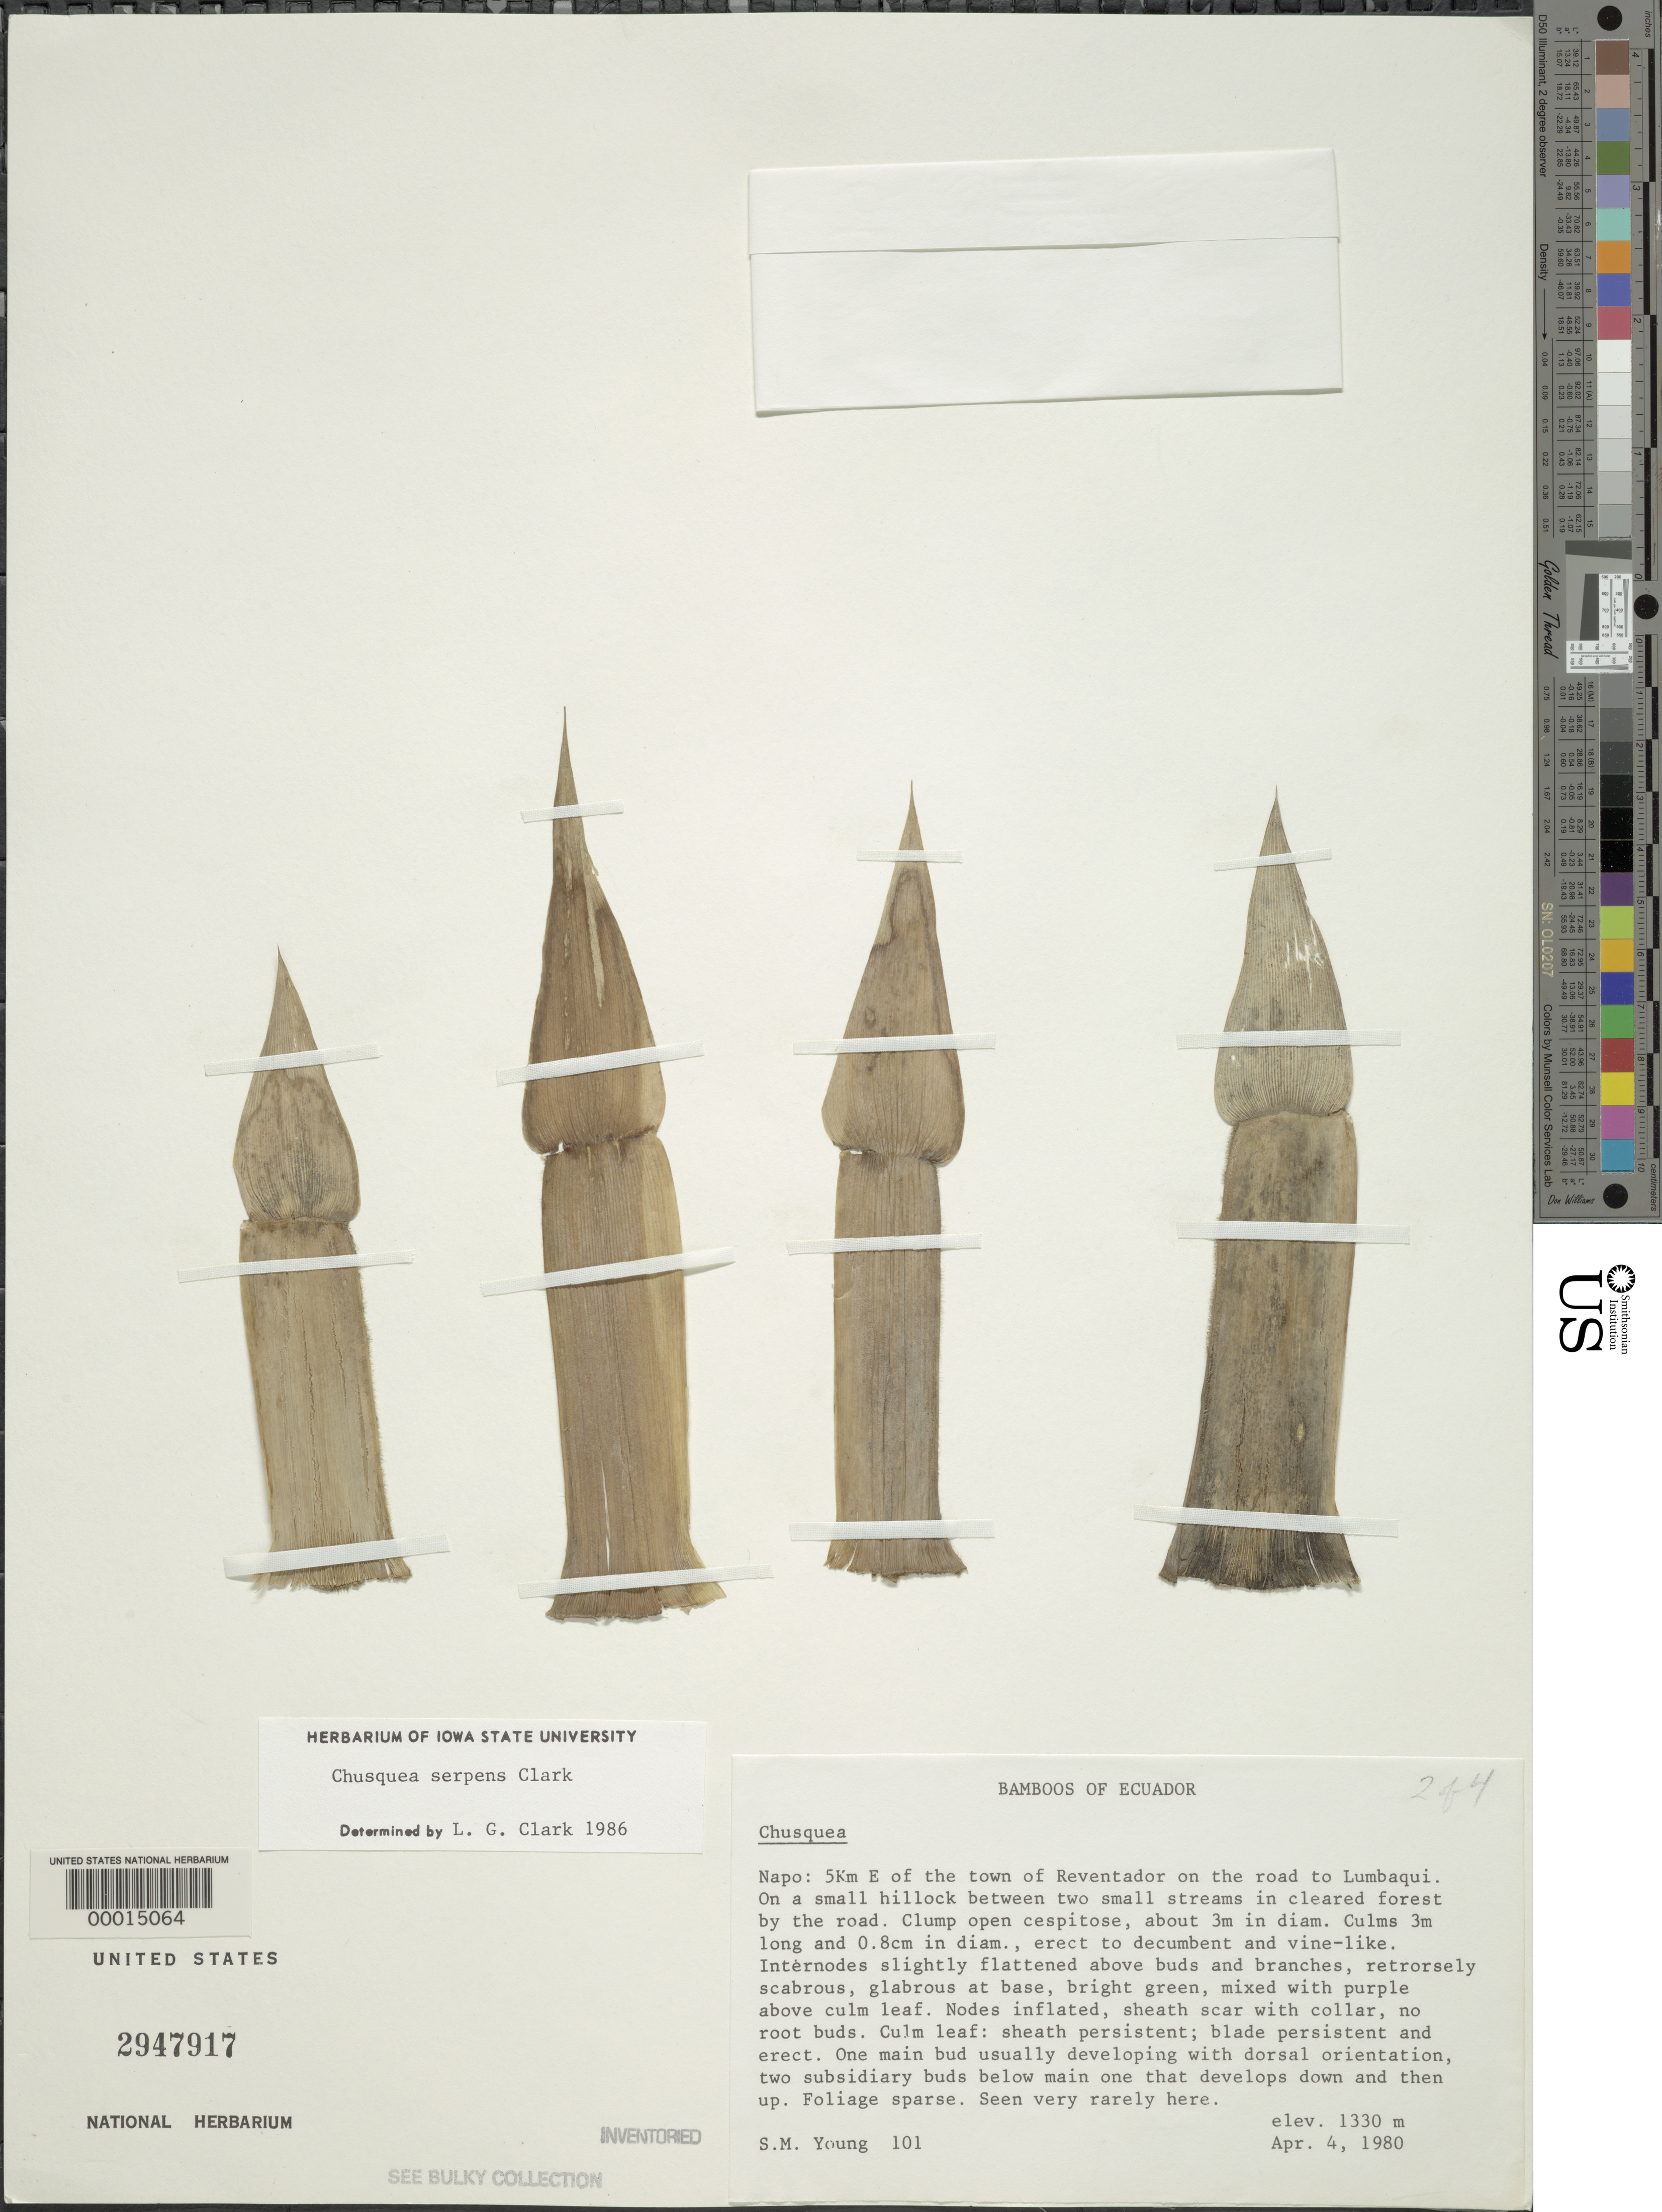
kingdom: Plantae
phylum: Tracheophyta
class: Liliopsida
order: Poales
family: Poaceae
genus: Chusquea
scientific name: Chusquea serpens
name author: L.G. Clark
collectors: S. Young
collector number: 101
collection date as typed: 04 Apr 1980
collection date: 1980-04-04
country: Ecuador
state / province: Napo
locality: Reven Tador/Lumbaqui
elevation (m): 1330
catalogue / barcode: US 2947917